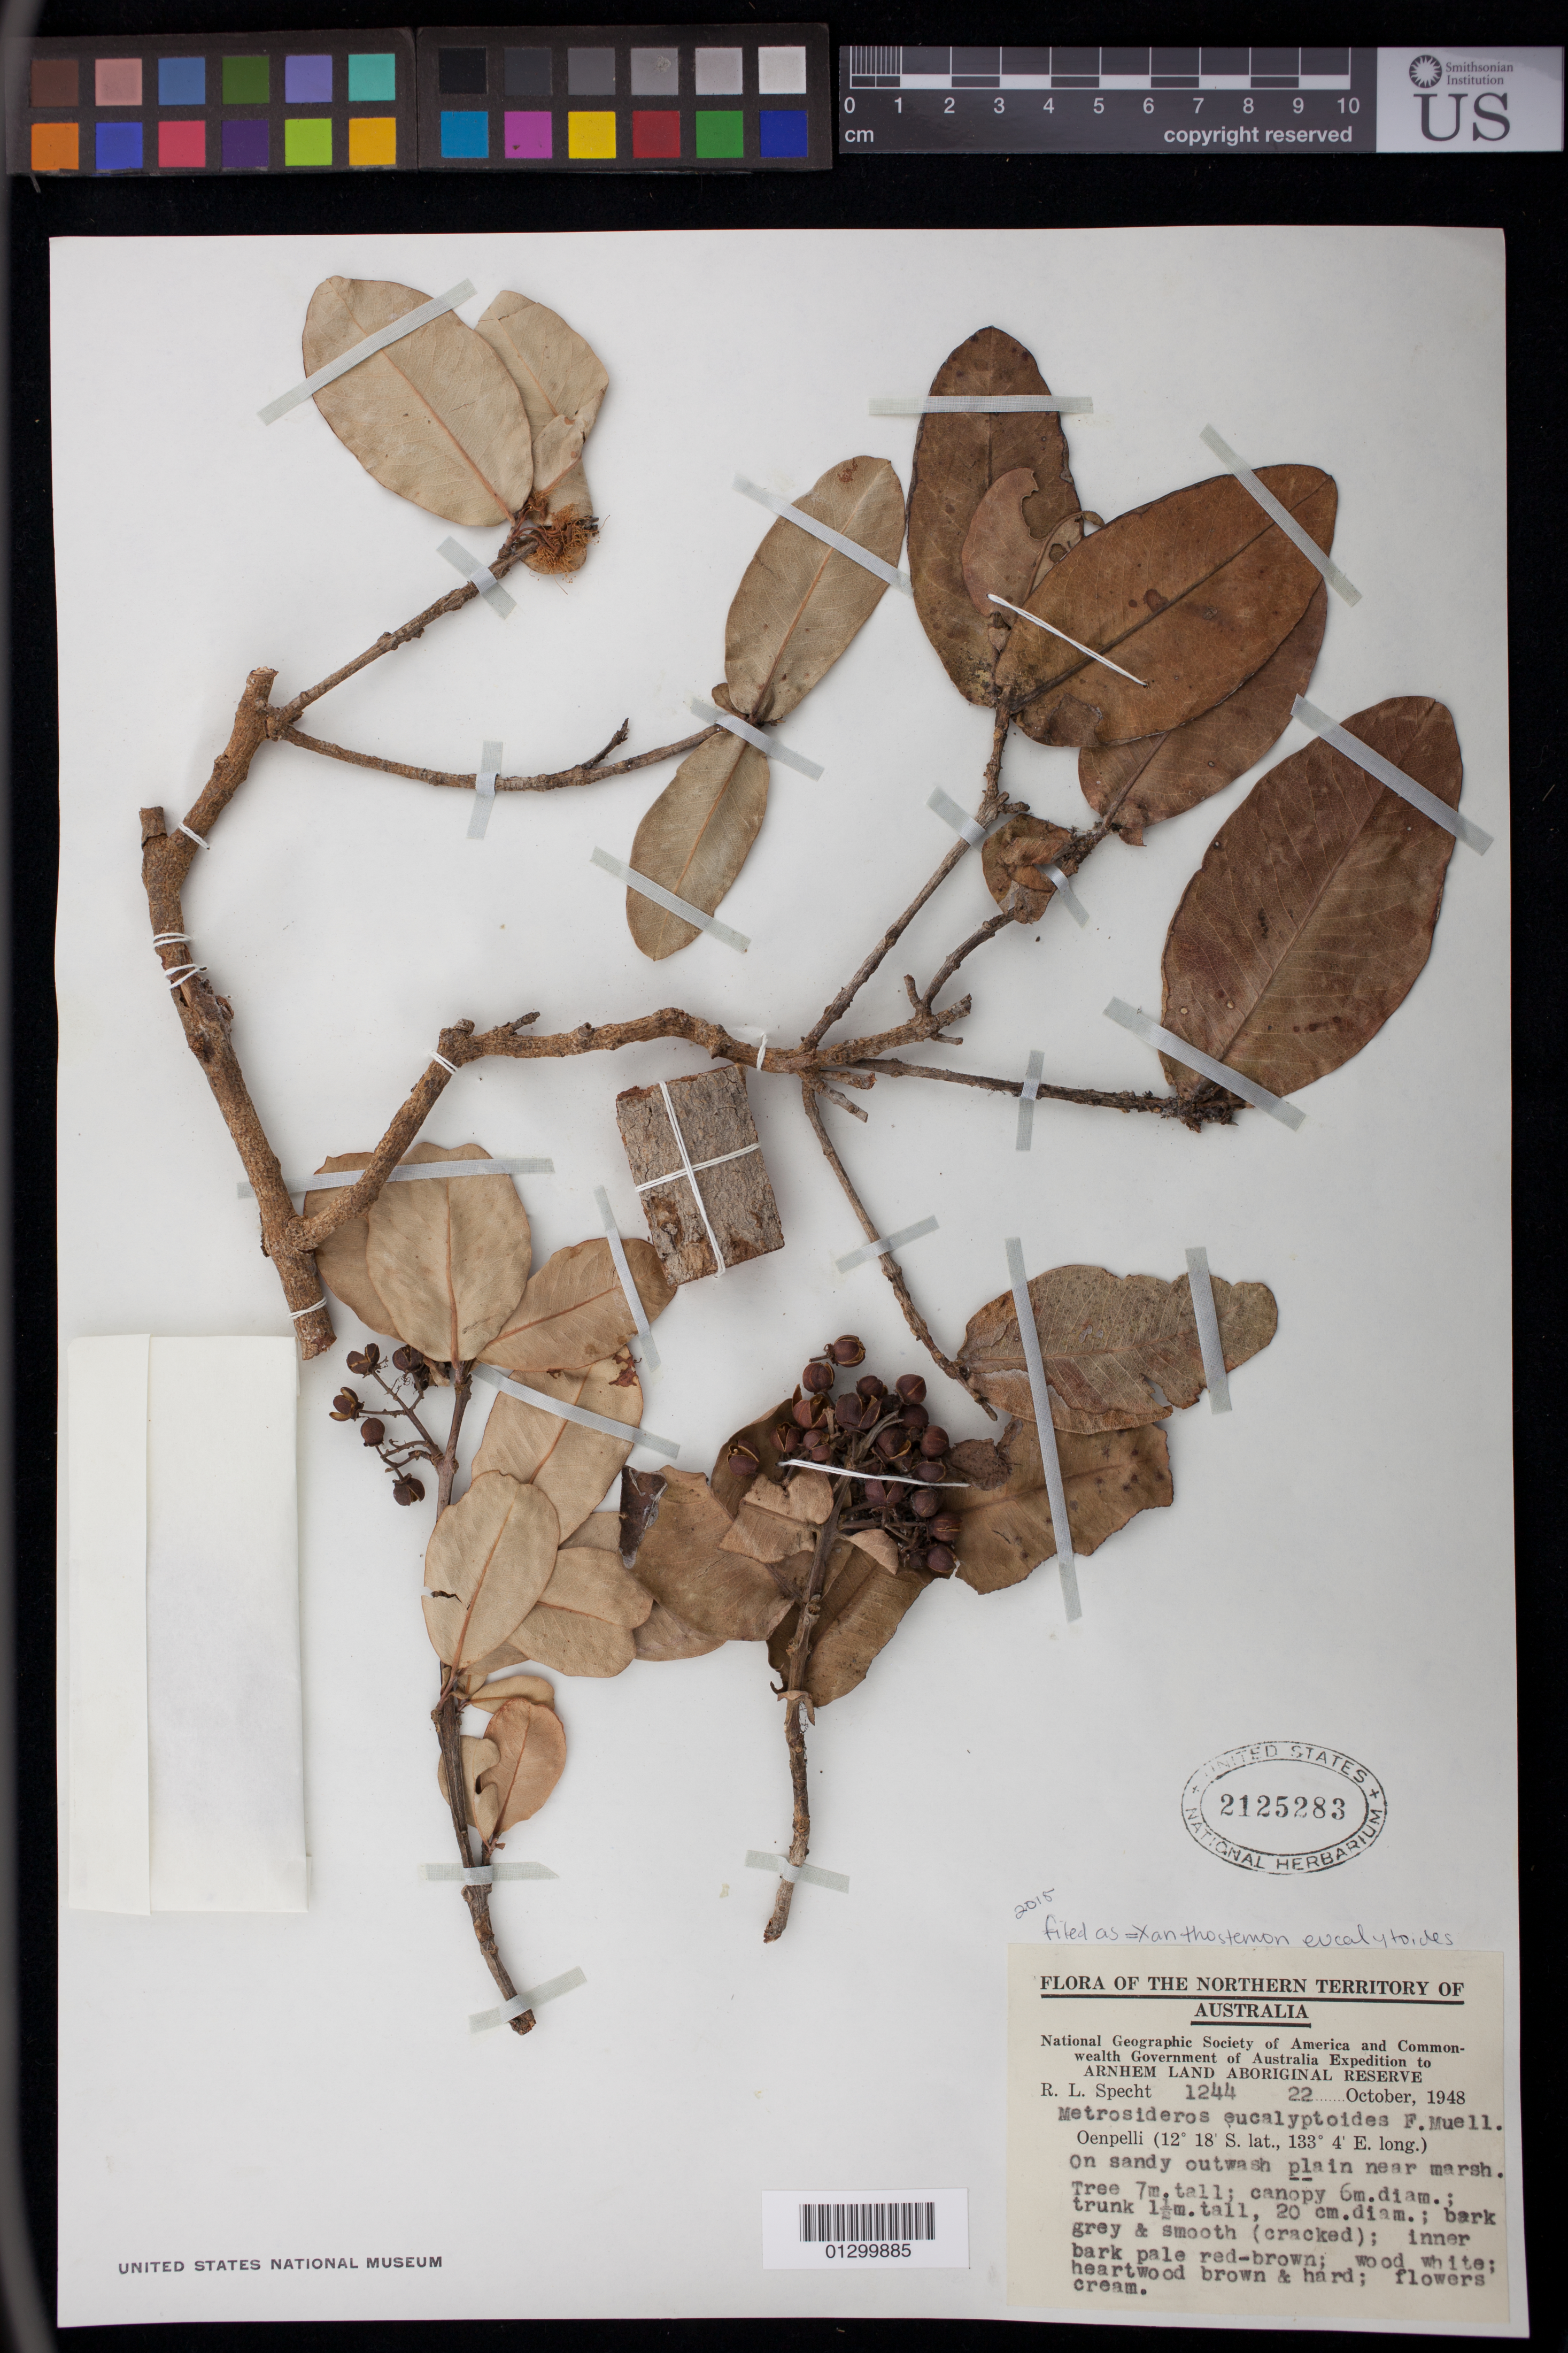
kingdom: Plantae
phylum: Tracheophyta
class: Magnoliopsida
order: Myrtales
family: Myrtaceae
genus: Xanthostemon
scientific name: Xanthostemon eucalyptoides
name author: F. Muell.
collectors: R. L. Specht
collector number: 1244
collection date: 1948-10-22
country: Australia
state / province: Northern Territory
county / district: West Arnhem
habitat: On sandy outwash plain near marsh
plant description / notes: Tree 7 m. tall; canopy 6 m. diam.; trunk 1.5 m. tall, 20 cm. diam.; bark grey and smooth (cracked); inner bark pale red-brown; wood white; heartwood brown and hard; flowers cream.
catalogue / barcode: US 2125283